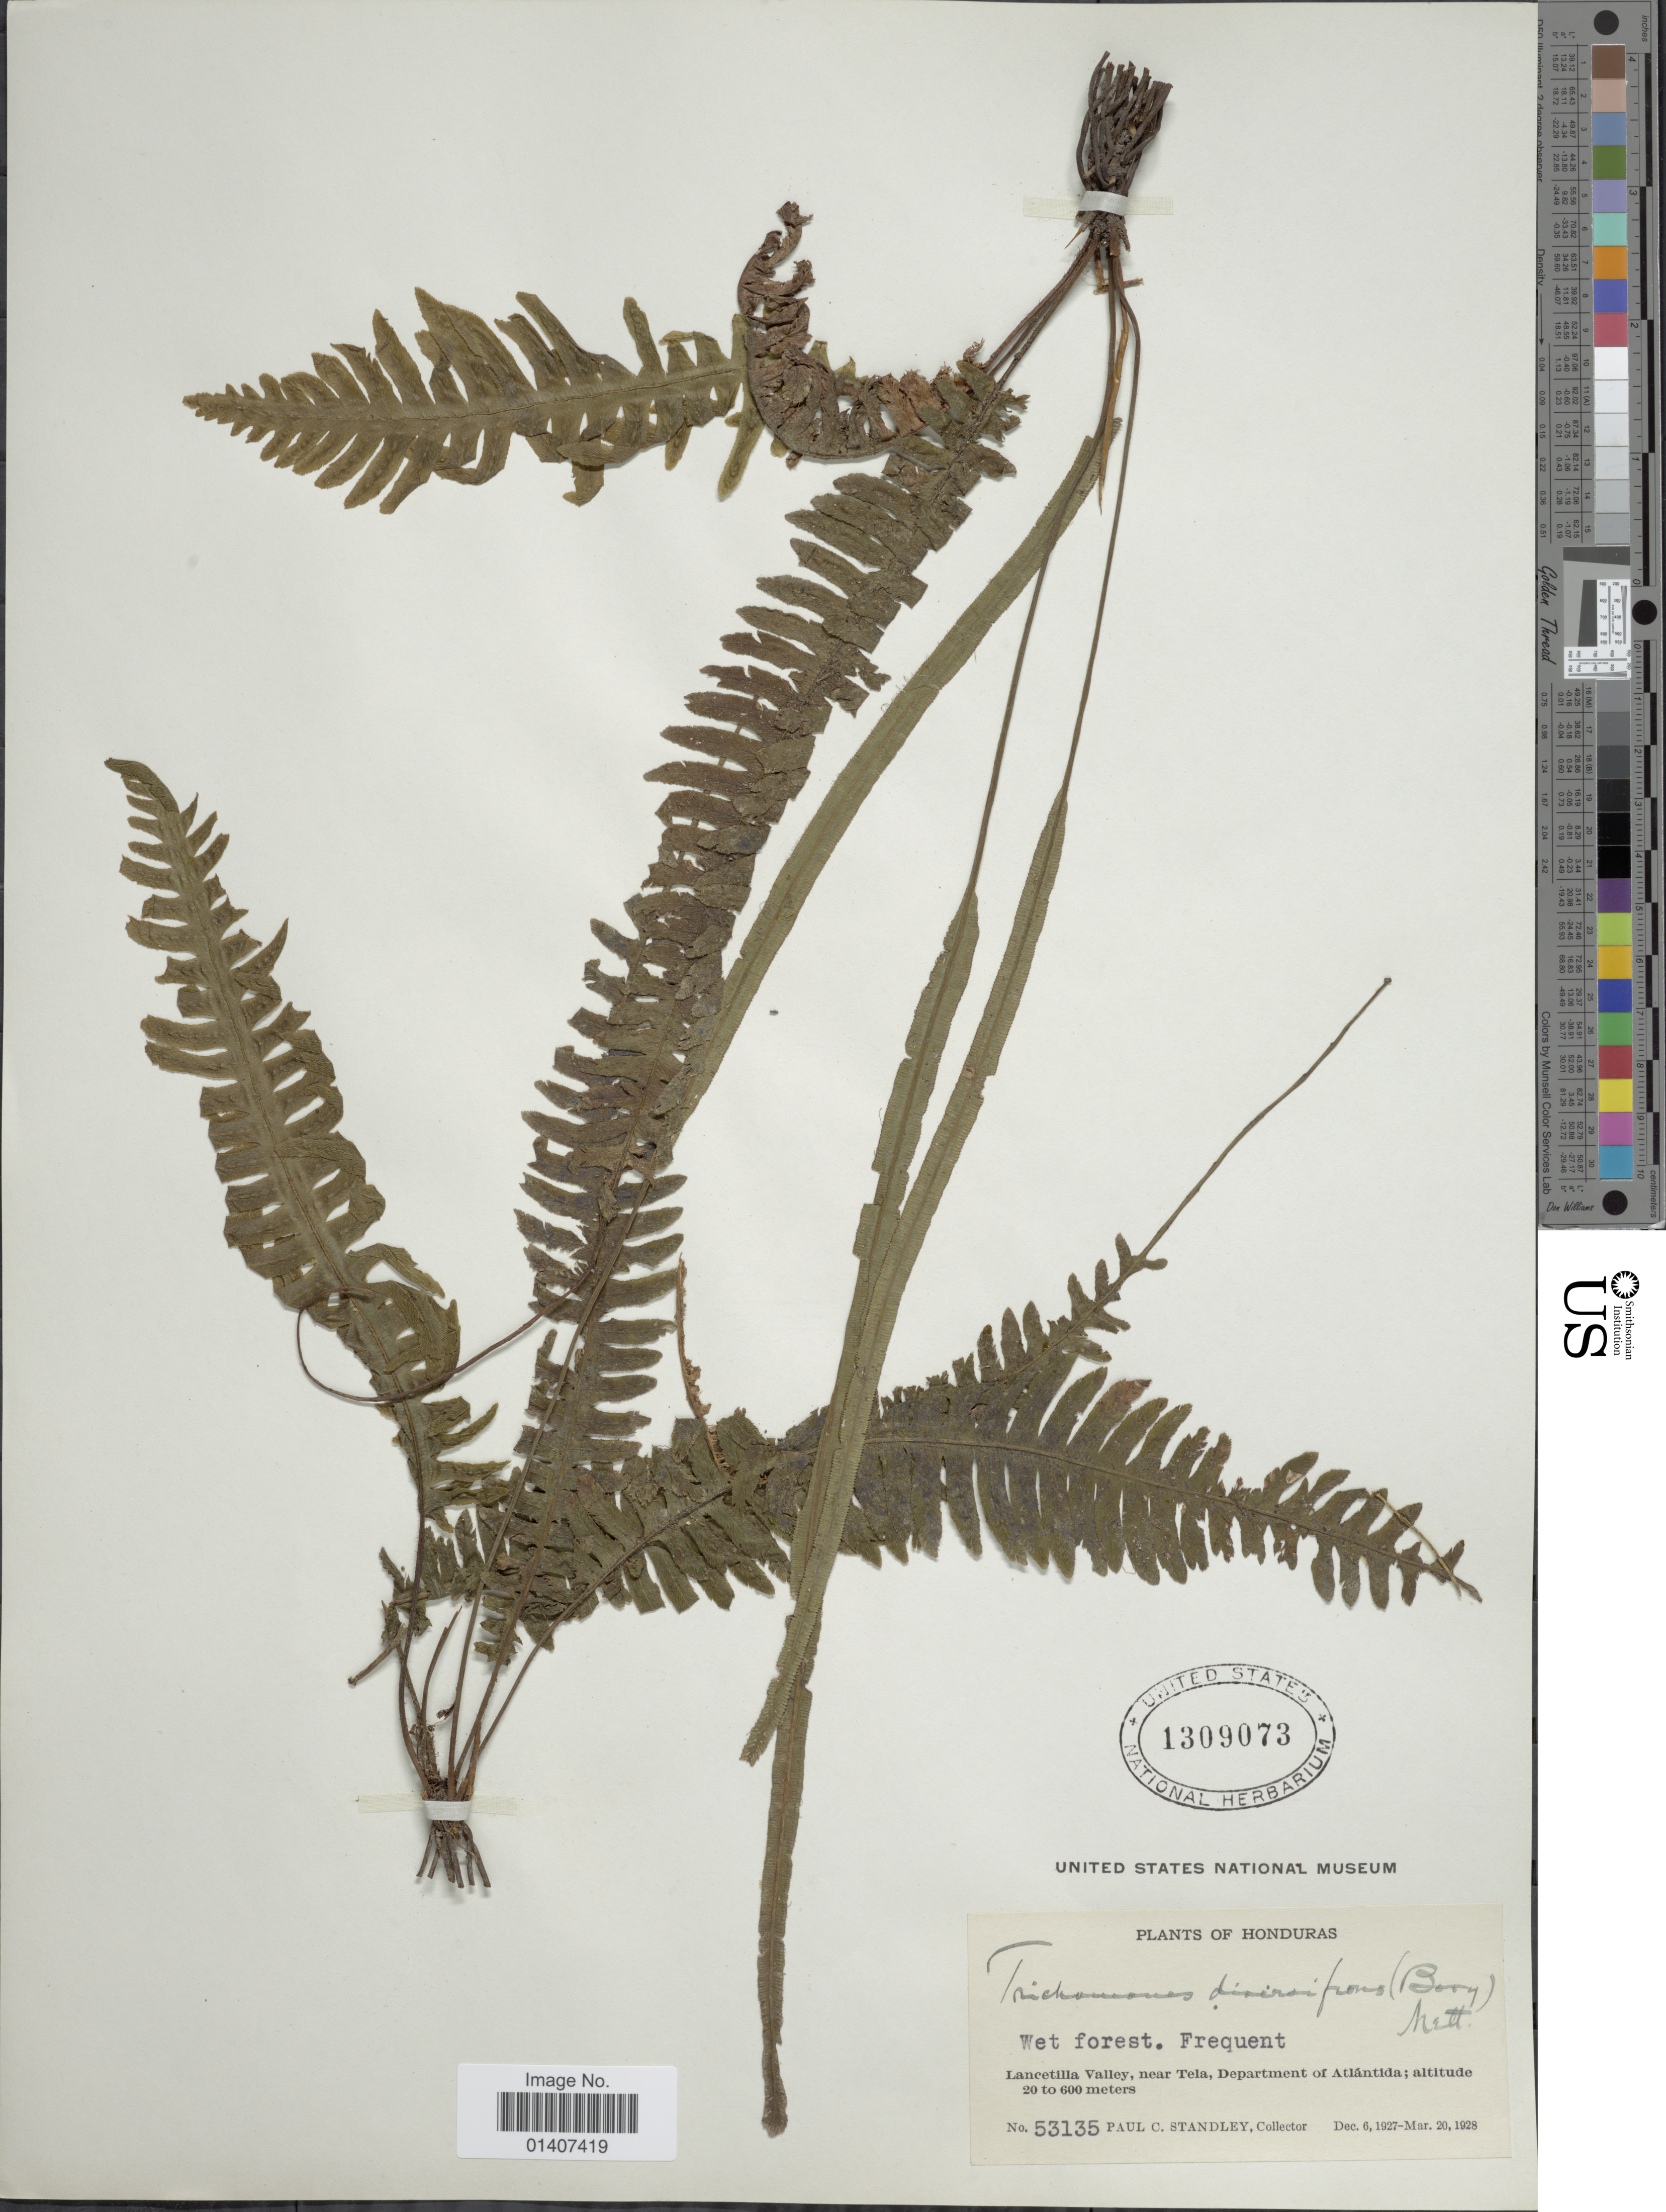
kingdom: Plantae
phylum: Tracheophyta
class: Polypodiopsida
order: Hymenophyllales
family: Hymenophyllaceae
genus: Trichomanes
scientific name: Trichomanes diversifrons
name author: (Bory) Mett. ex Sadeb.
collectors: P. C. Standley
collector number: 53135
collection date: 1927-12-06/1928-03-20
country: Honduras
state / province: Atlántida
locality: Lancetilla valley near Tela, Department of Atlantida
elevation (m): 20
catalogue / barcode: US 1309073